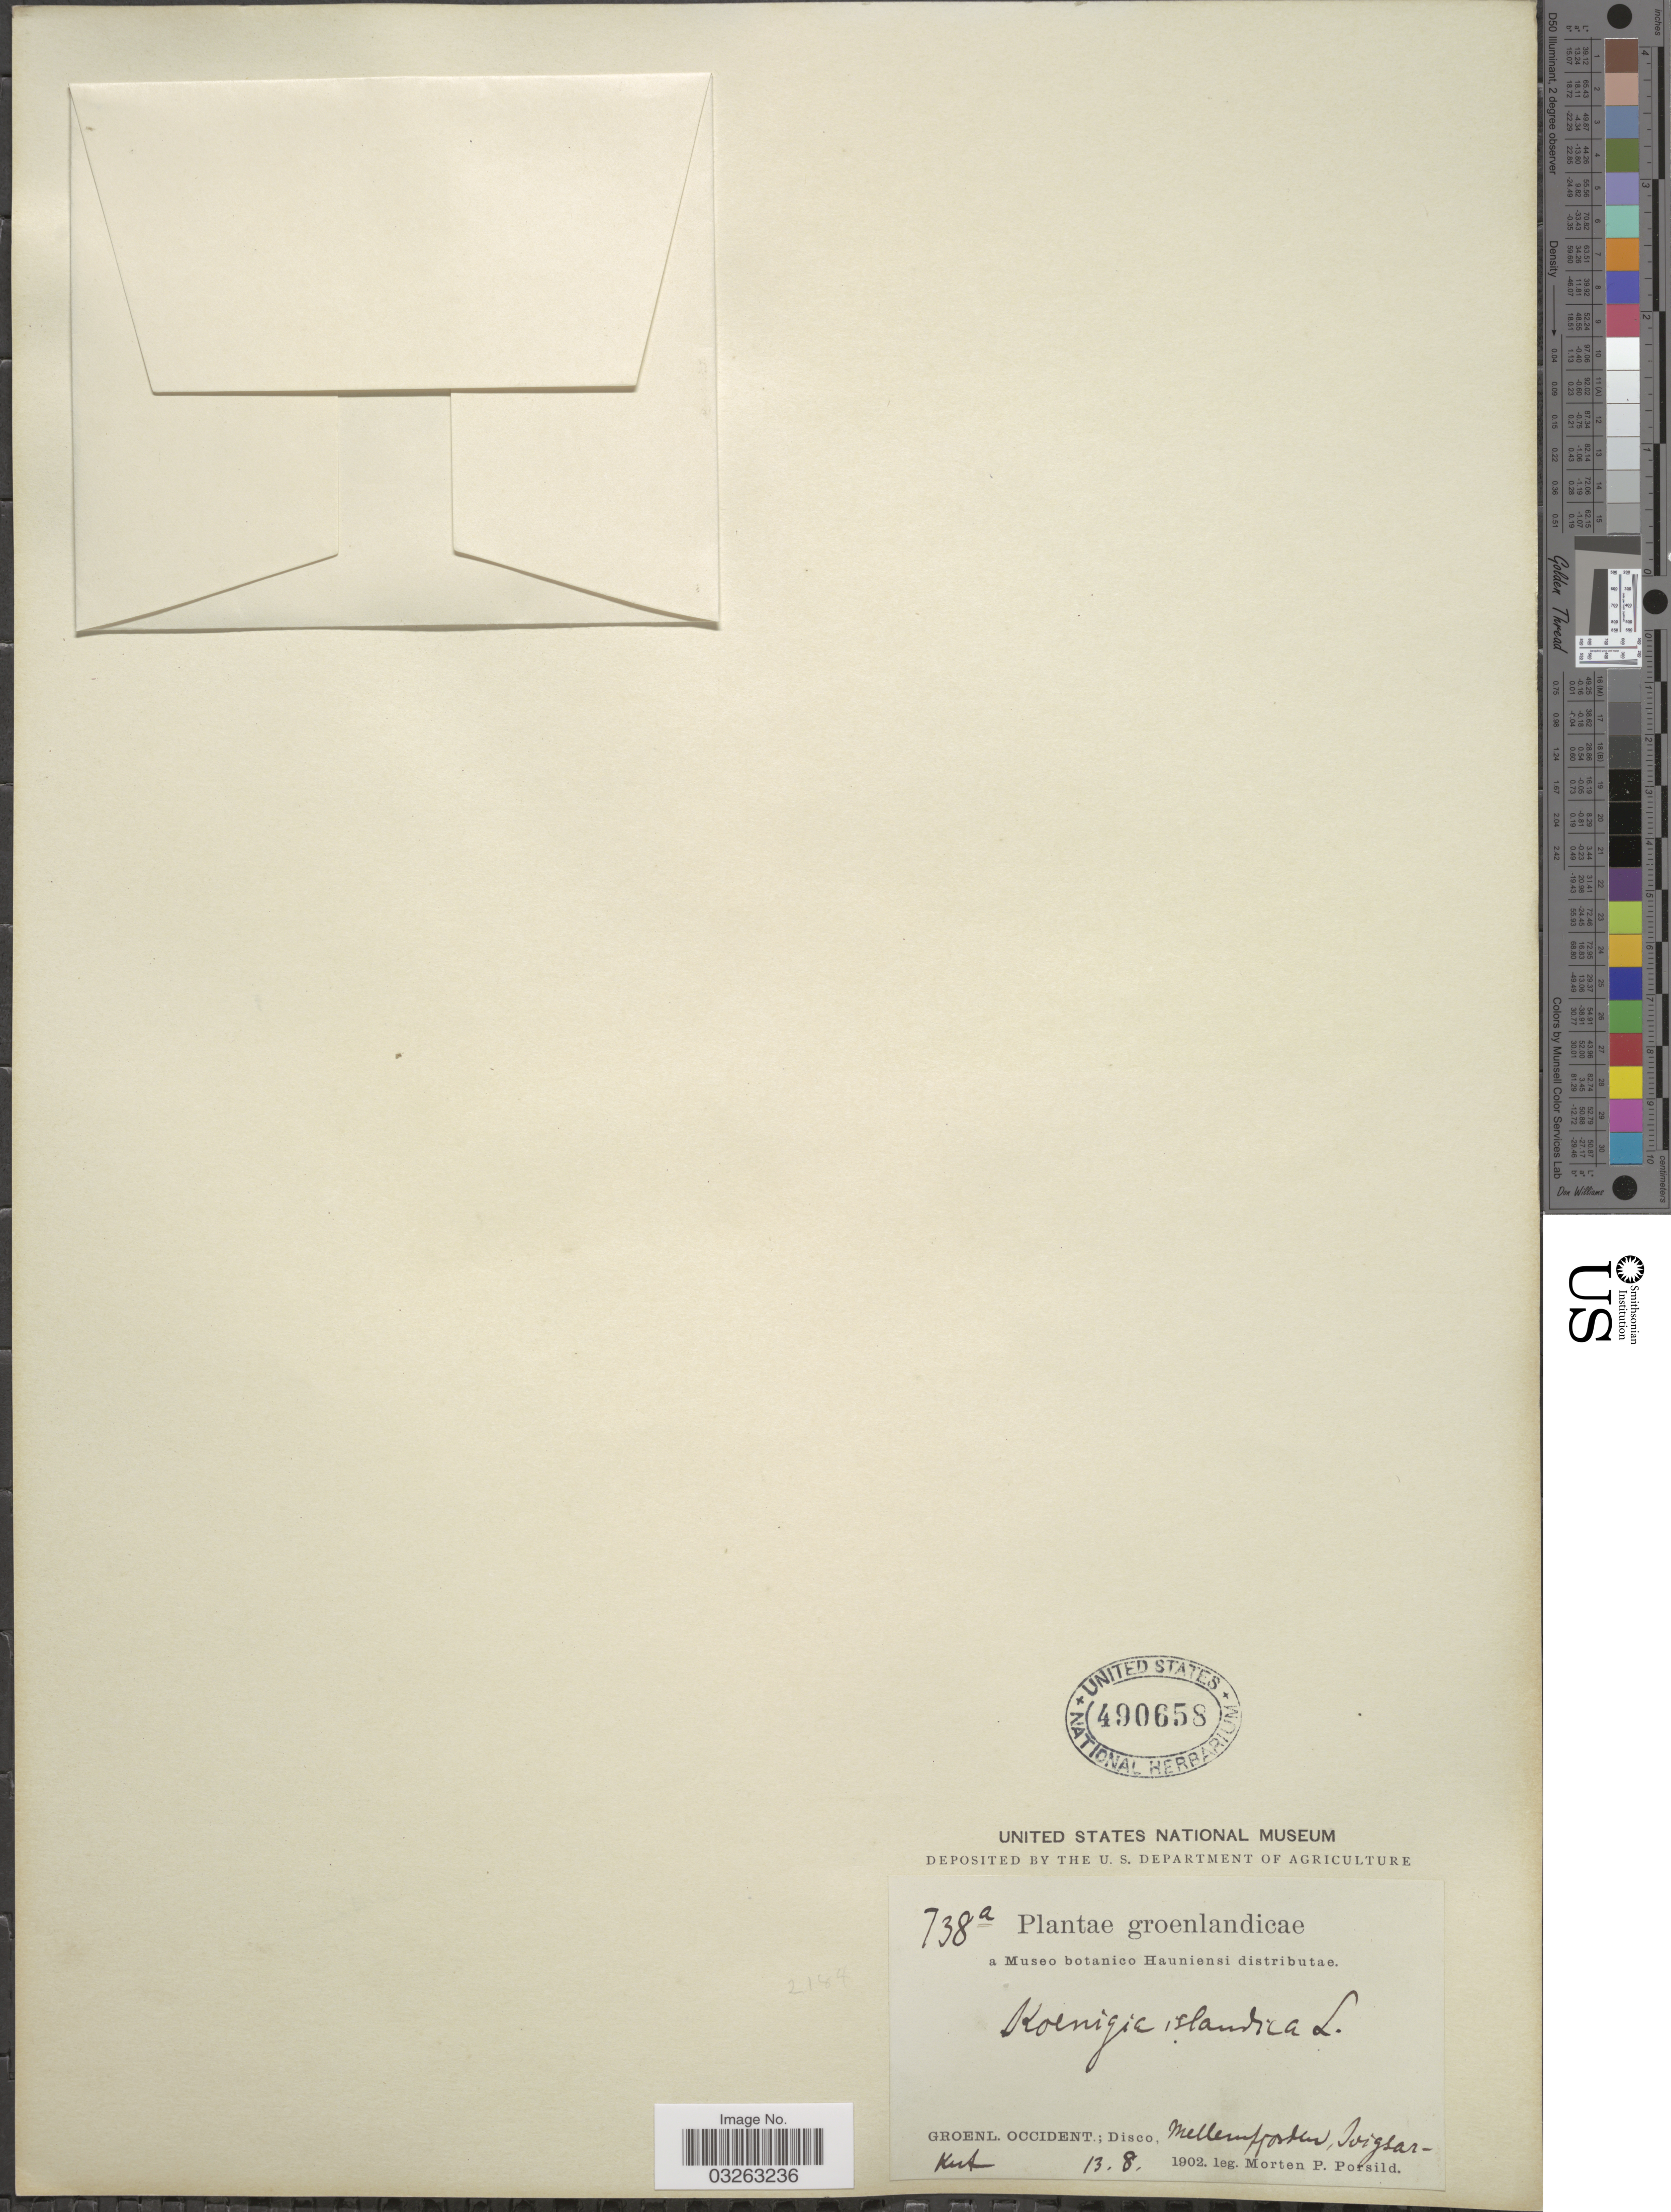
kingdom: Plantae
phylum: Tracheophyta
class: Magnoliopsida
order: Caryophyllales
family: Polygonaceae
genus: Koenigia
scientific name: Koenigia islandica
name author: L.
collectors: M. P. Porsild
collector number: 738a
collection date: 1902-08-13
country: Greenland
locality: Groenl. Occident.; Disco. Mellenfjorden, Ivigsarkut.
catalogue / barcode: US 490658